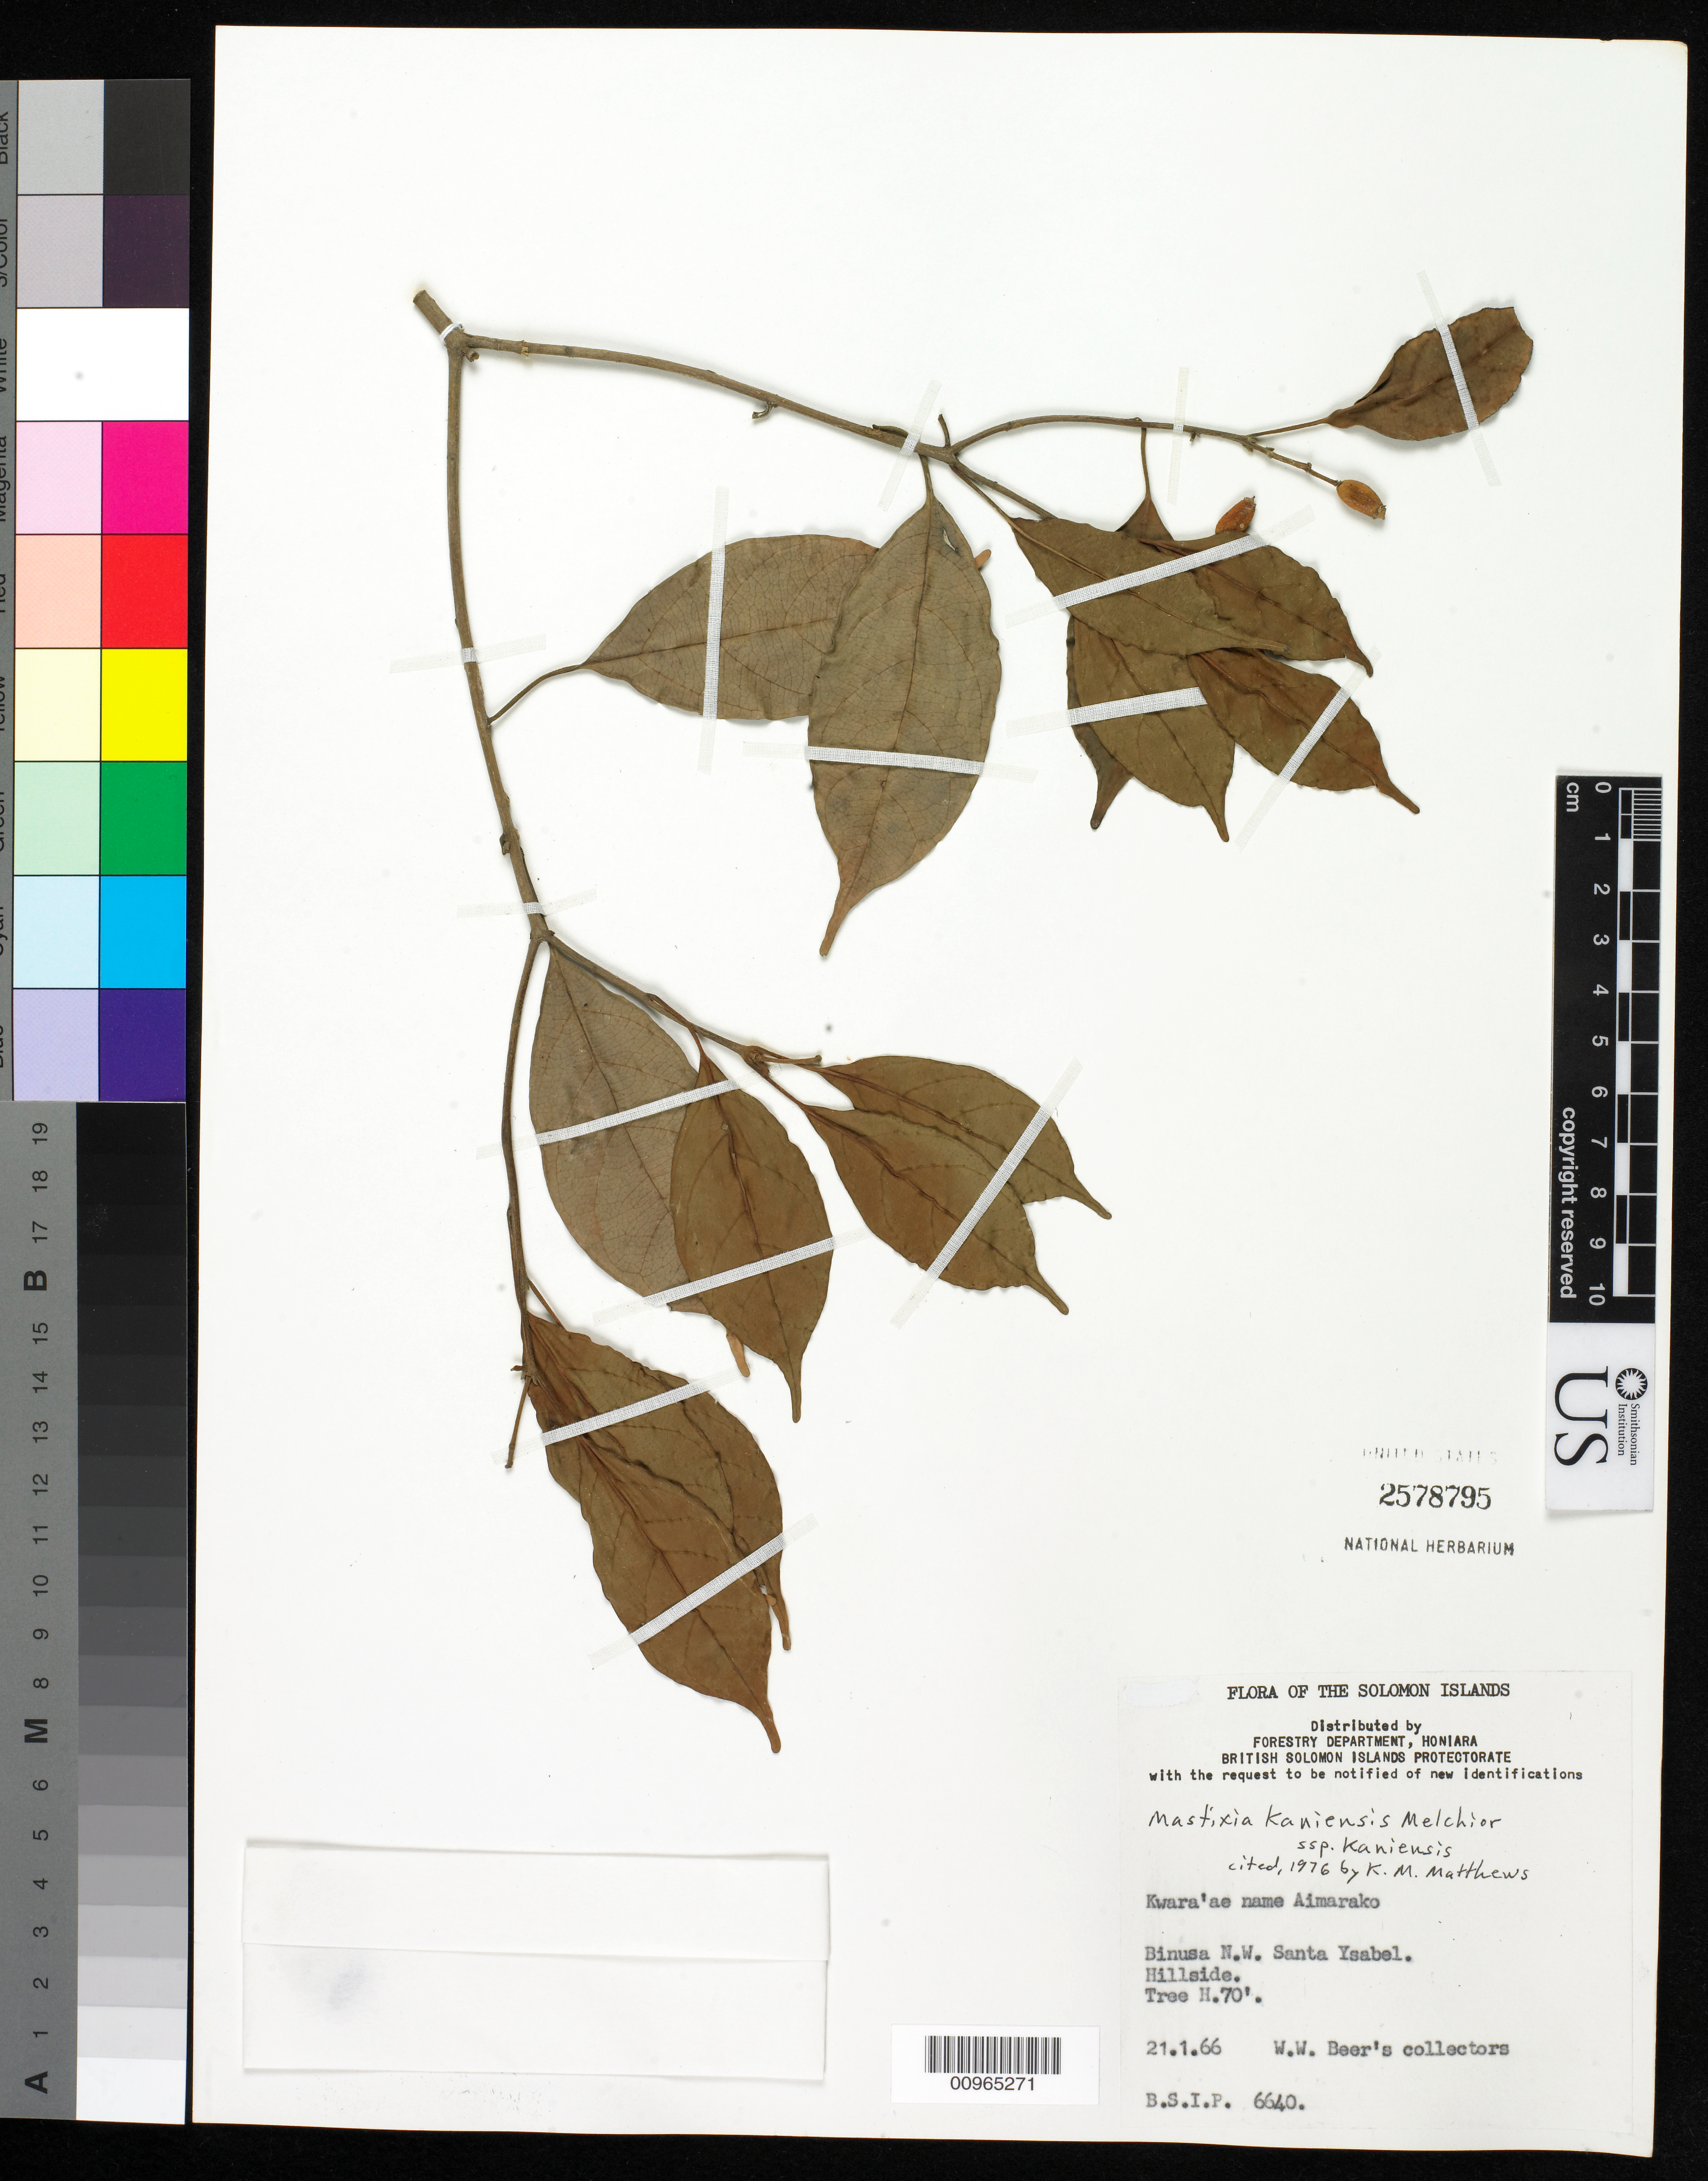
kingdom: Plantae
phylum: Tracheophyta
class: Magnoliopsida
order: Cornales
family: Nyssaceae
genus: Mastixia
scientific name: Mastixia kaniensis subsp. kaniensis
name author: Melch.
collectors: W. Beer's Collectors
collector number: BSIP 6640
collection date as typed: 21 Jan 1966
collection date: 1966-01-21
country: Solomon Islands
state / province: Isabel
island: Santa Isabel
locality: Binusa NW Santa Ysabel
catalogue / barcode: US 2578795